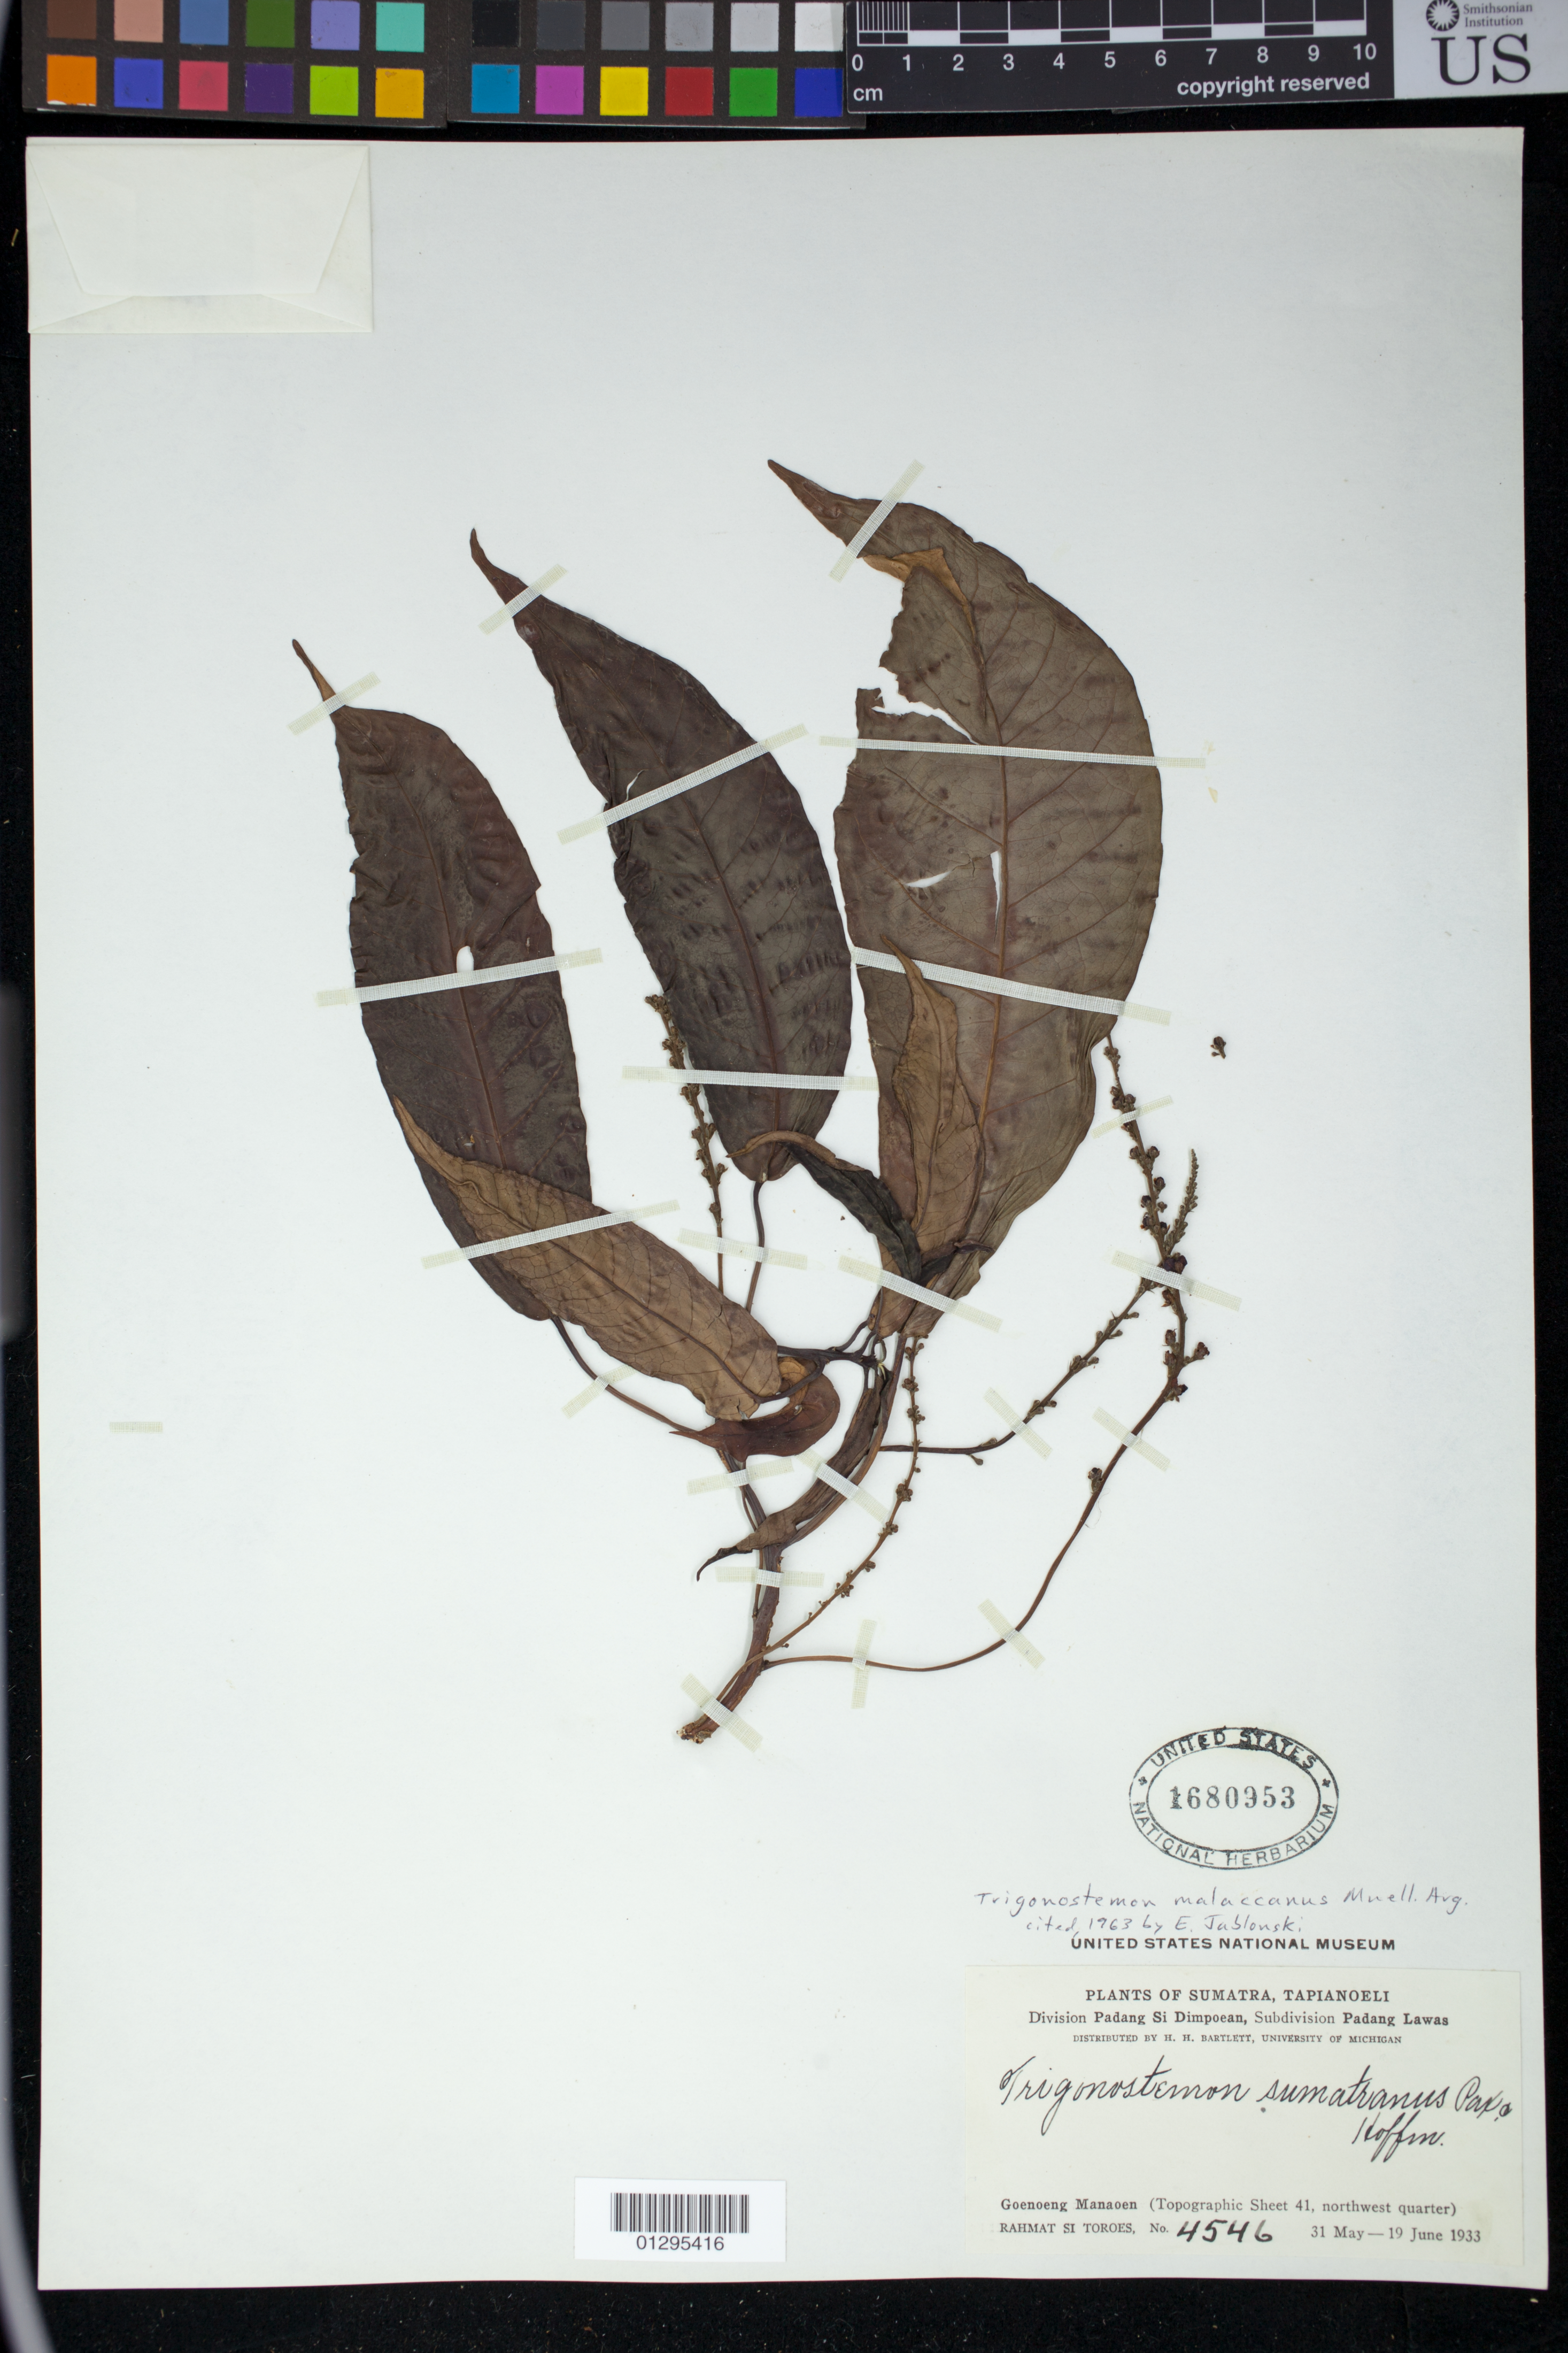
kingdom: Plantae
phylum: Tracheophyta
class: Magnoliopsida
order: Malpighiales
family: Euphorbiaceae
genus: Trigonostemon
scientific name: Trigonostemon malaccanus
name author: Müll. Arg.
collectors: Rahmat Si Boeea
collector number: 4546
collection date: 1933-05-31/1933-06-19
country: Indonesia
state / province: Sumatra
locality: Tapianoeli Division Padang Si Dimpoean, Subdivision Padang Lawas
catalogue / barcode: US 1680953